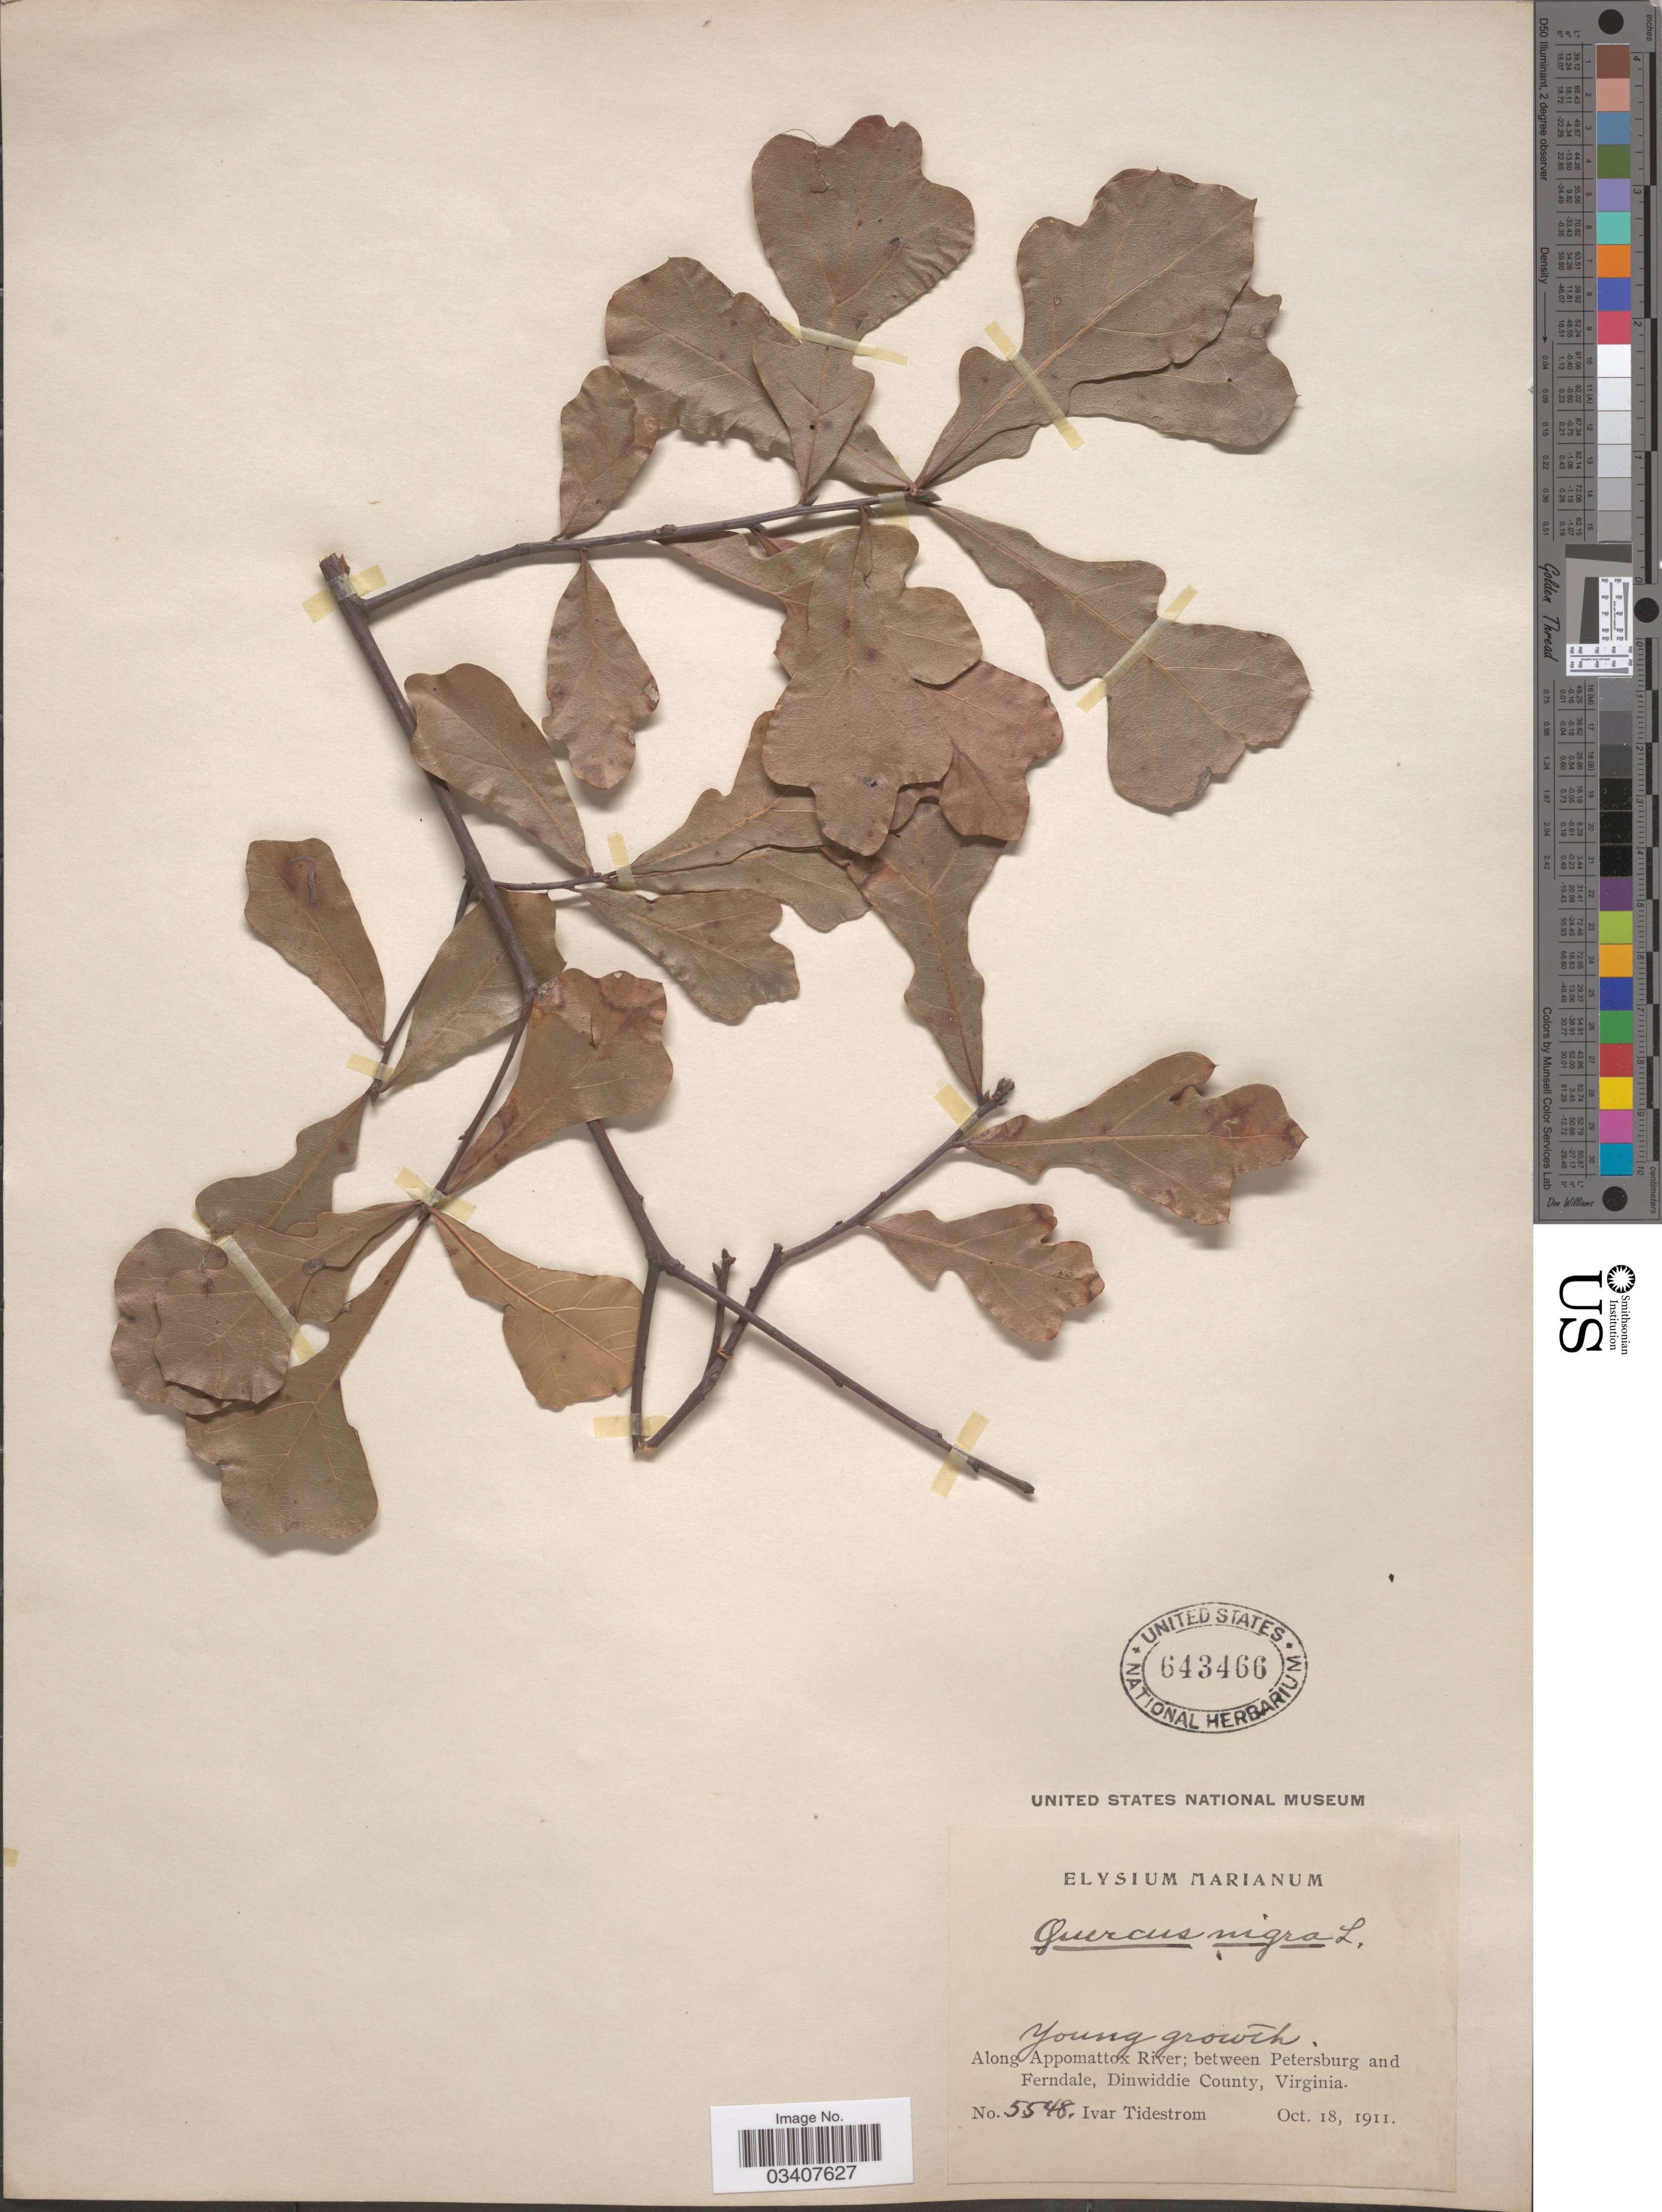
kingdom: Plantae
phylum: Tracheophyta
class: Magnoliopsida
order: Fagales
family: Fagaceae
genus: Quercus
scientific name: Quercus nigra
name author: L.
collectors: I. F. Tidestrom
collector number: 5548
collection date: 1911-10-18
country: United States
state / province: Virginia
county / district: Dinwiddie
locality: Along Appomattox River; between Petersburg and Ferndale, Dinwiddie County.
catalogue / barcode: US 643466